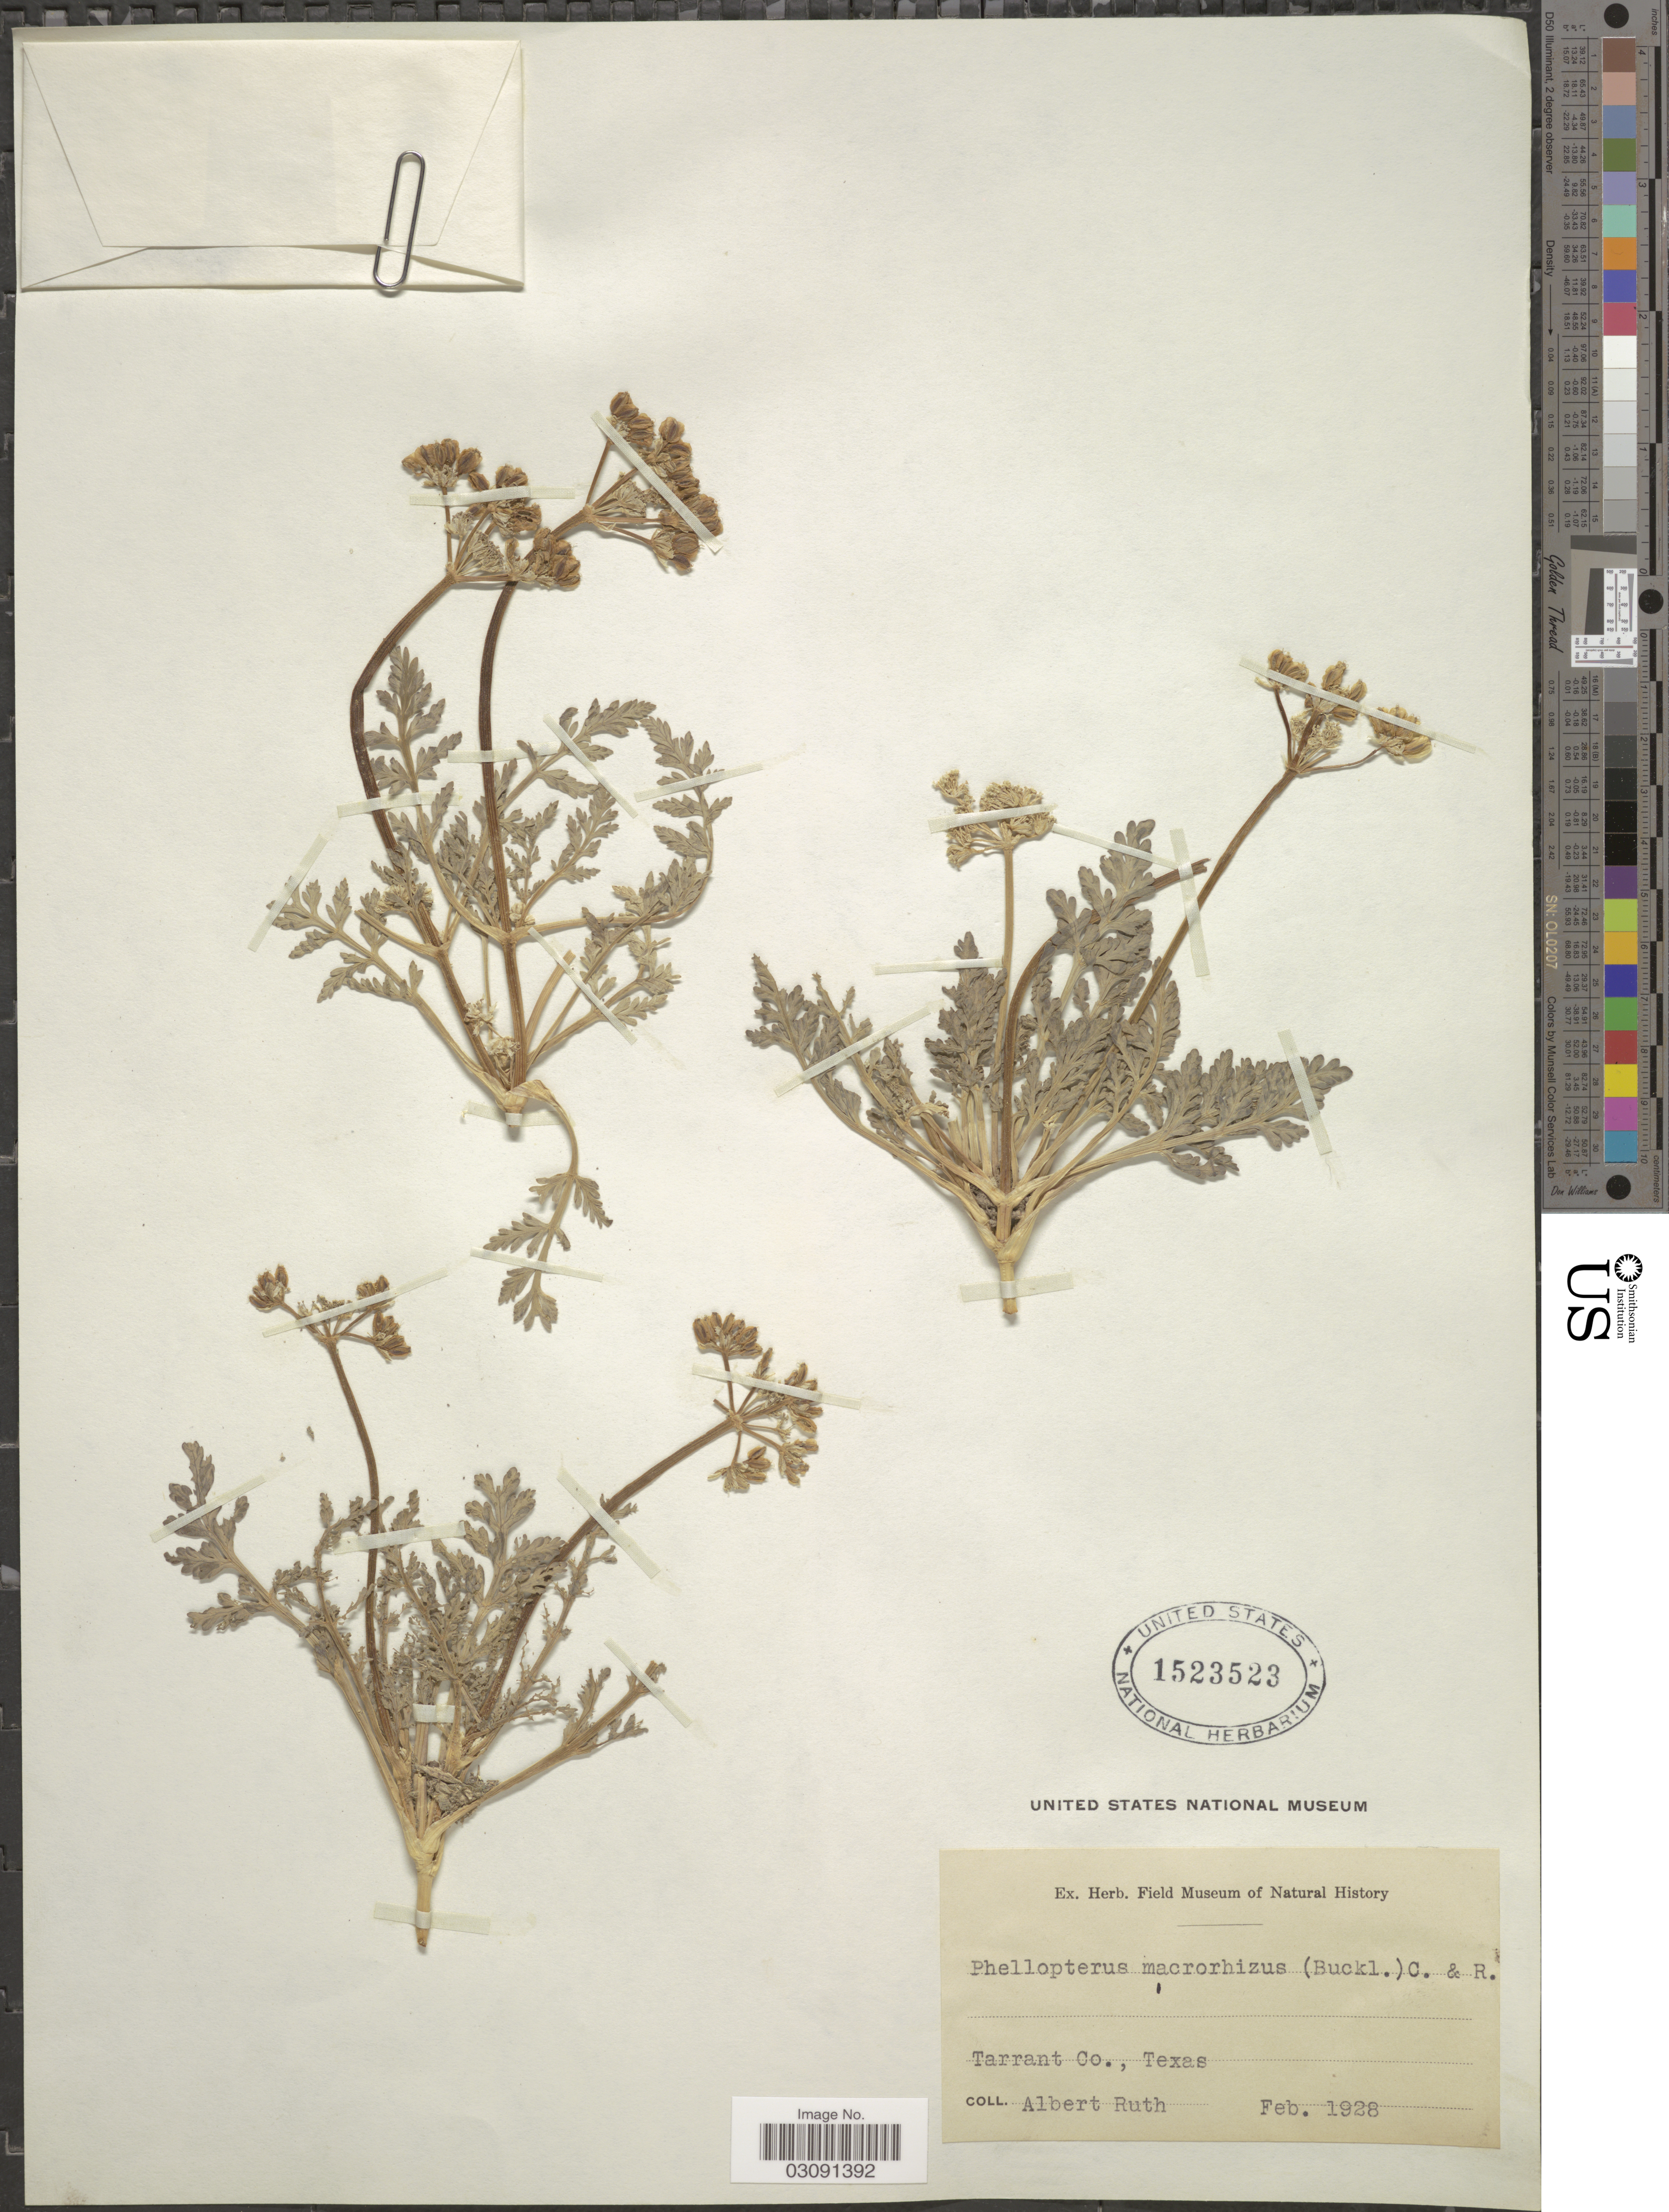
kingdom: Plantae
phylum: Tracheophyta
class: Magnoliopsida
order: Apiales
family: Apiaceae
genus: Cymopterus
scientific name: Cymopterus macrorhizus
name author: Buckley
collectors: A. Ruth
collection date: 1928-02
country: United States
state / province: Texas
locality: Tarrant Co.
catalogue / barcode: US 1523523